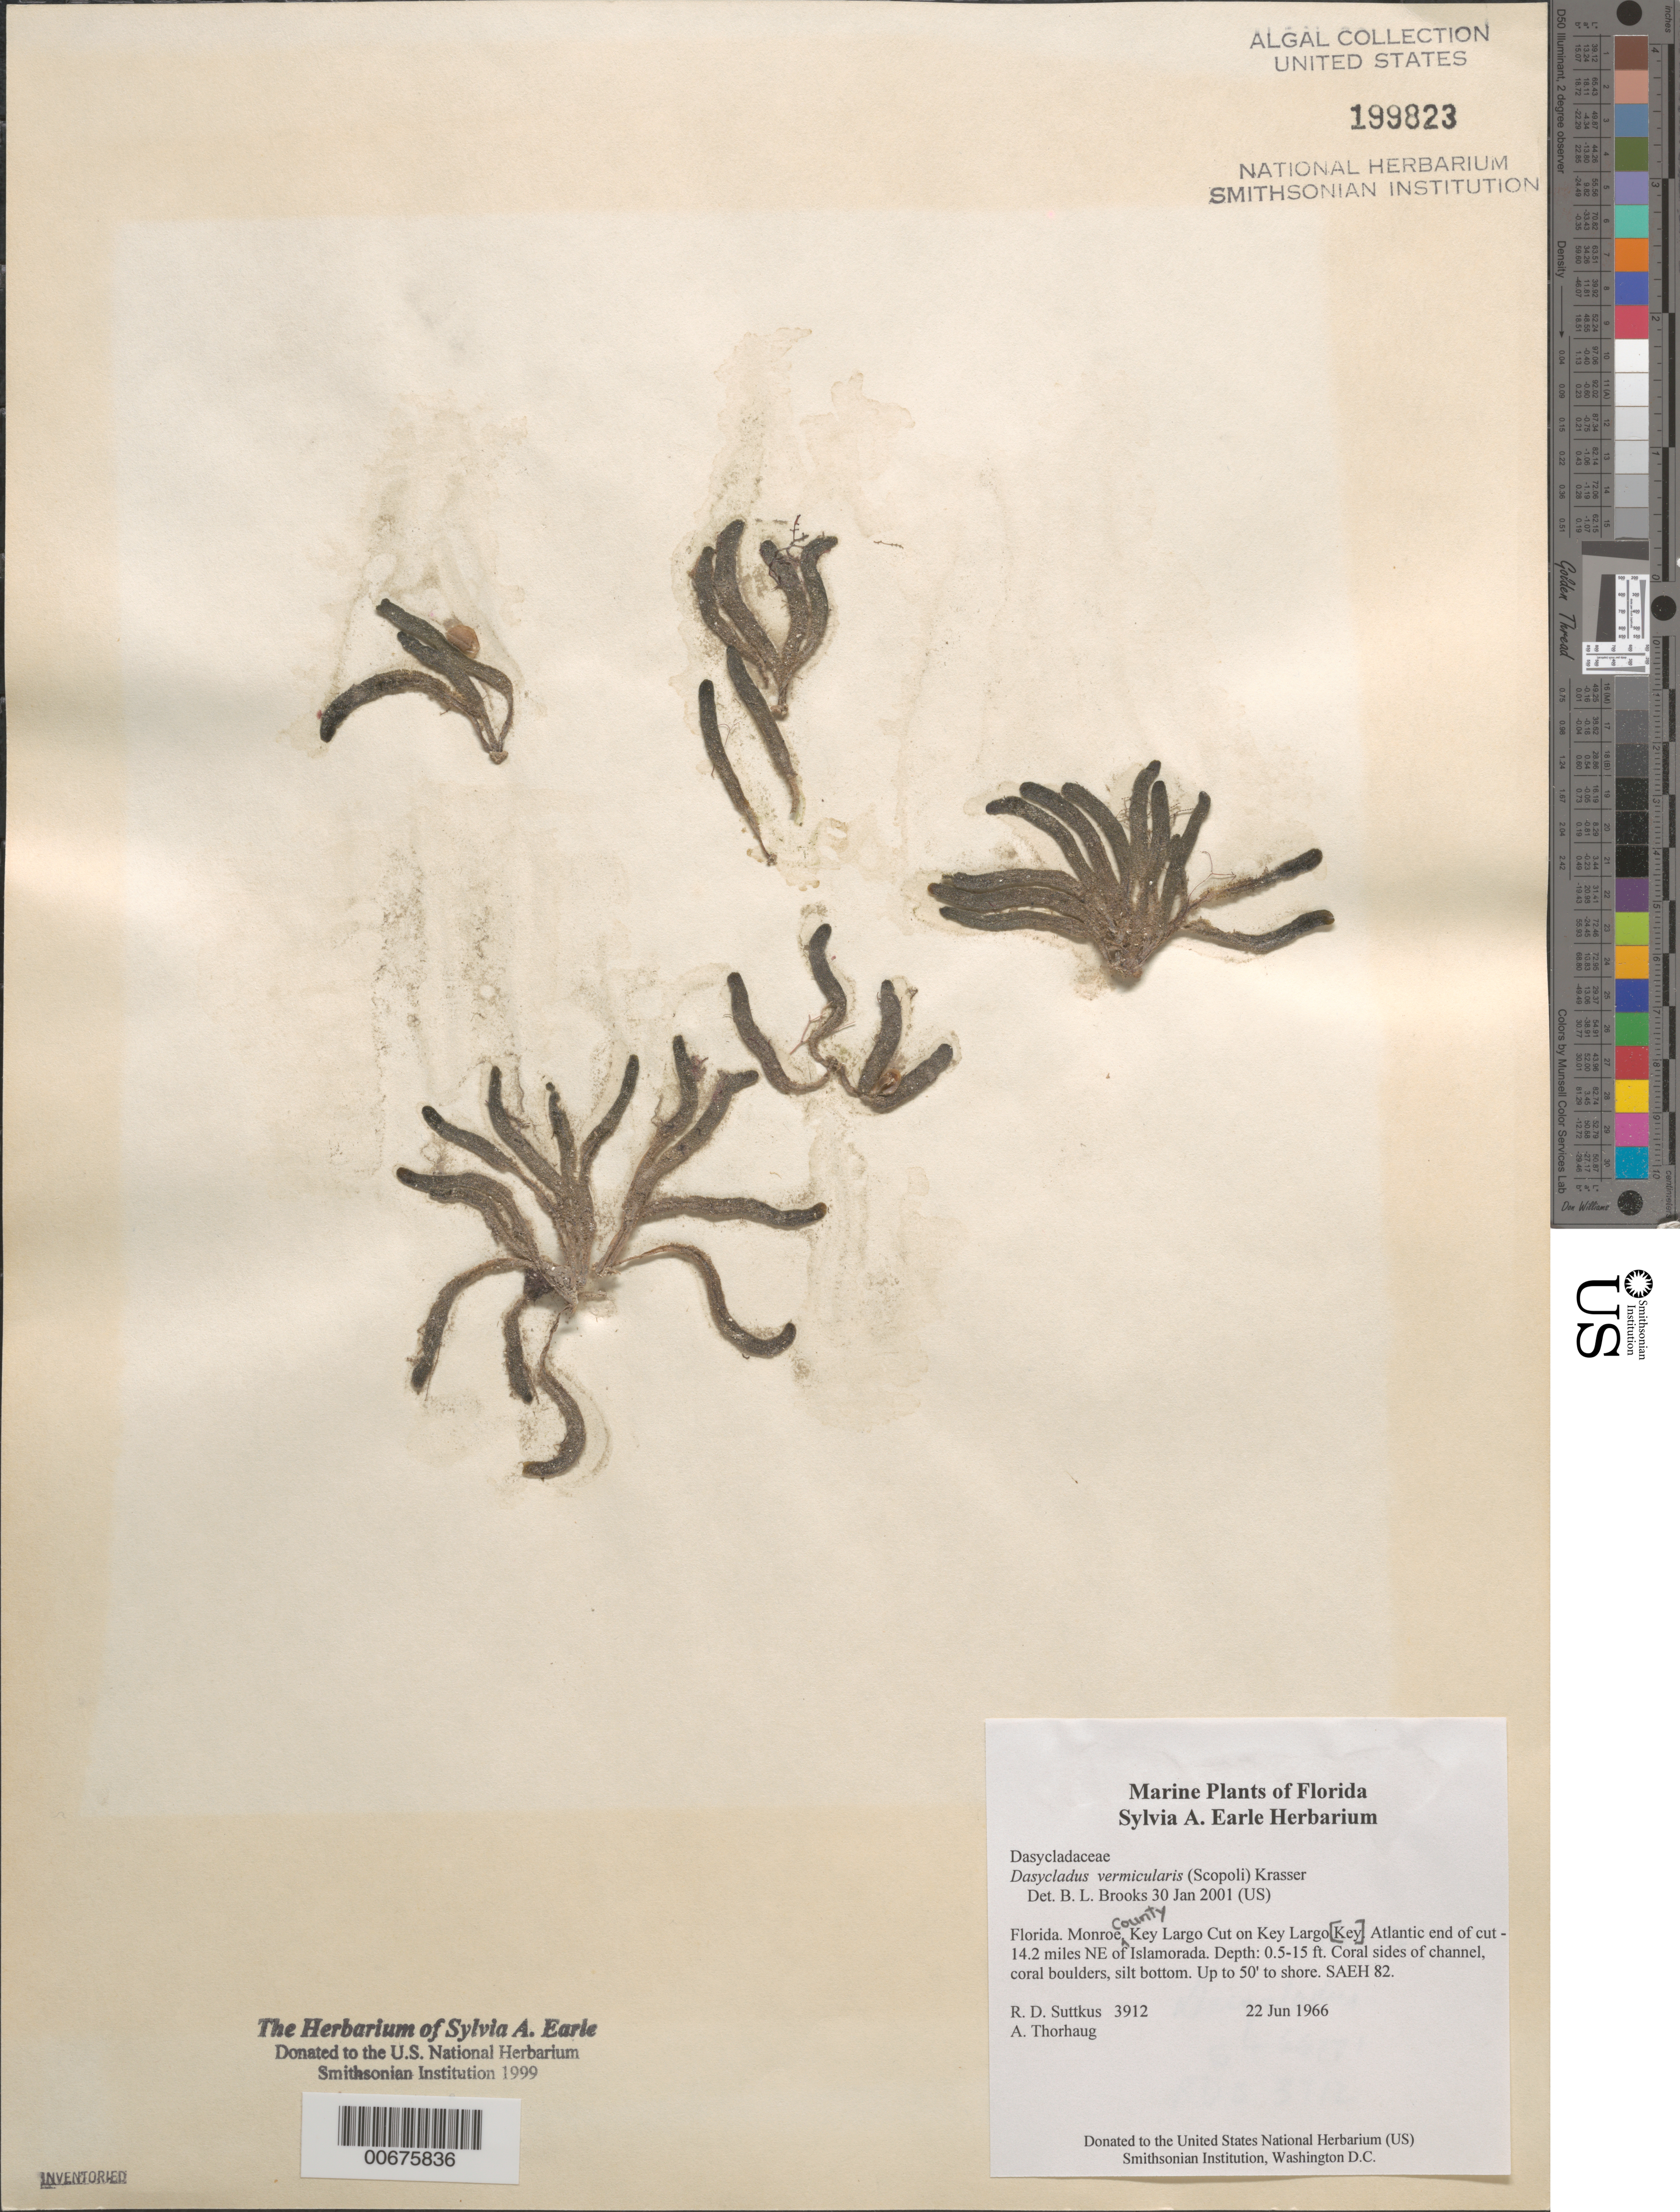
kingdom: Plantae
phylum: Chlorophyta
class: Ulvophyceae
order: Dasycladales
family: Dasycladaceae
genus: Dasycladus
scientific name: Dasycladus vermicularis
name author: (Scop.) Krasser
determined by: Brooks, B. L., (BOT), Smithsonian Institution - National Museum of Natural History (UNITED STATES)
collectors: R. Suttkus & A. Thorhaug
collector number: Saeh 82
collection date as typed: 22 Jun 1966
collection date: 1966-06-22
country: United States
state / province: Florida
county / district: Monroe County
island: Key Largo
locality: Key Largo Cut, 14.2 miles northeast of Islamorada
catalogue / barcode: US 199823